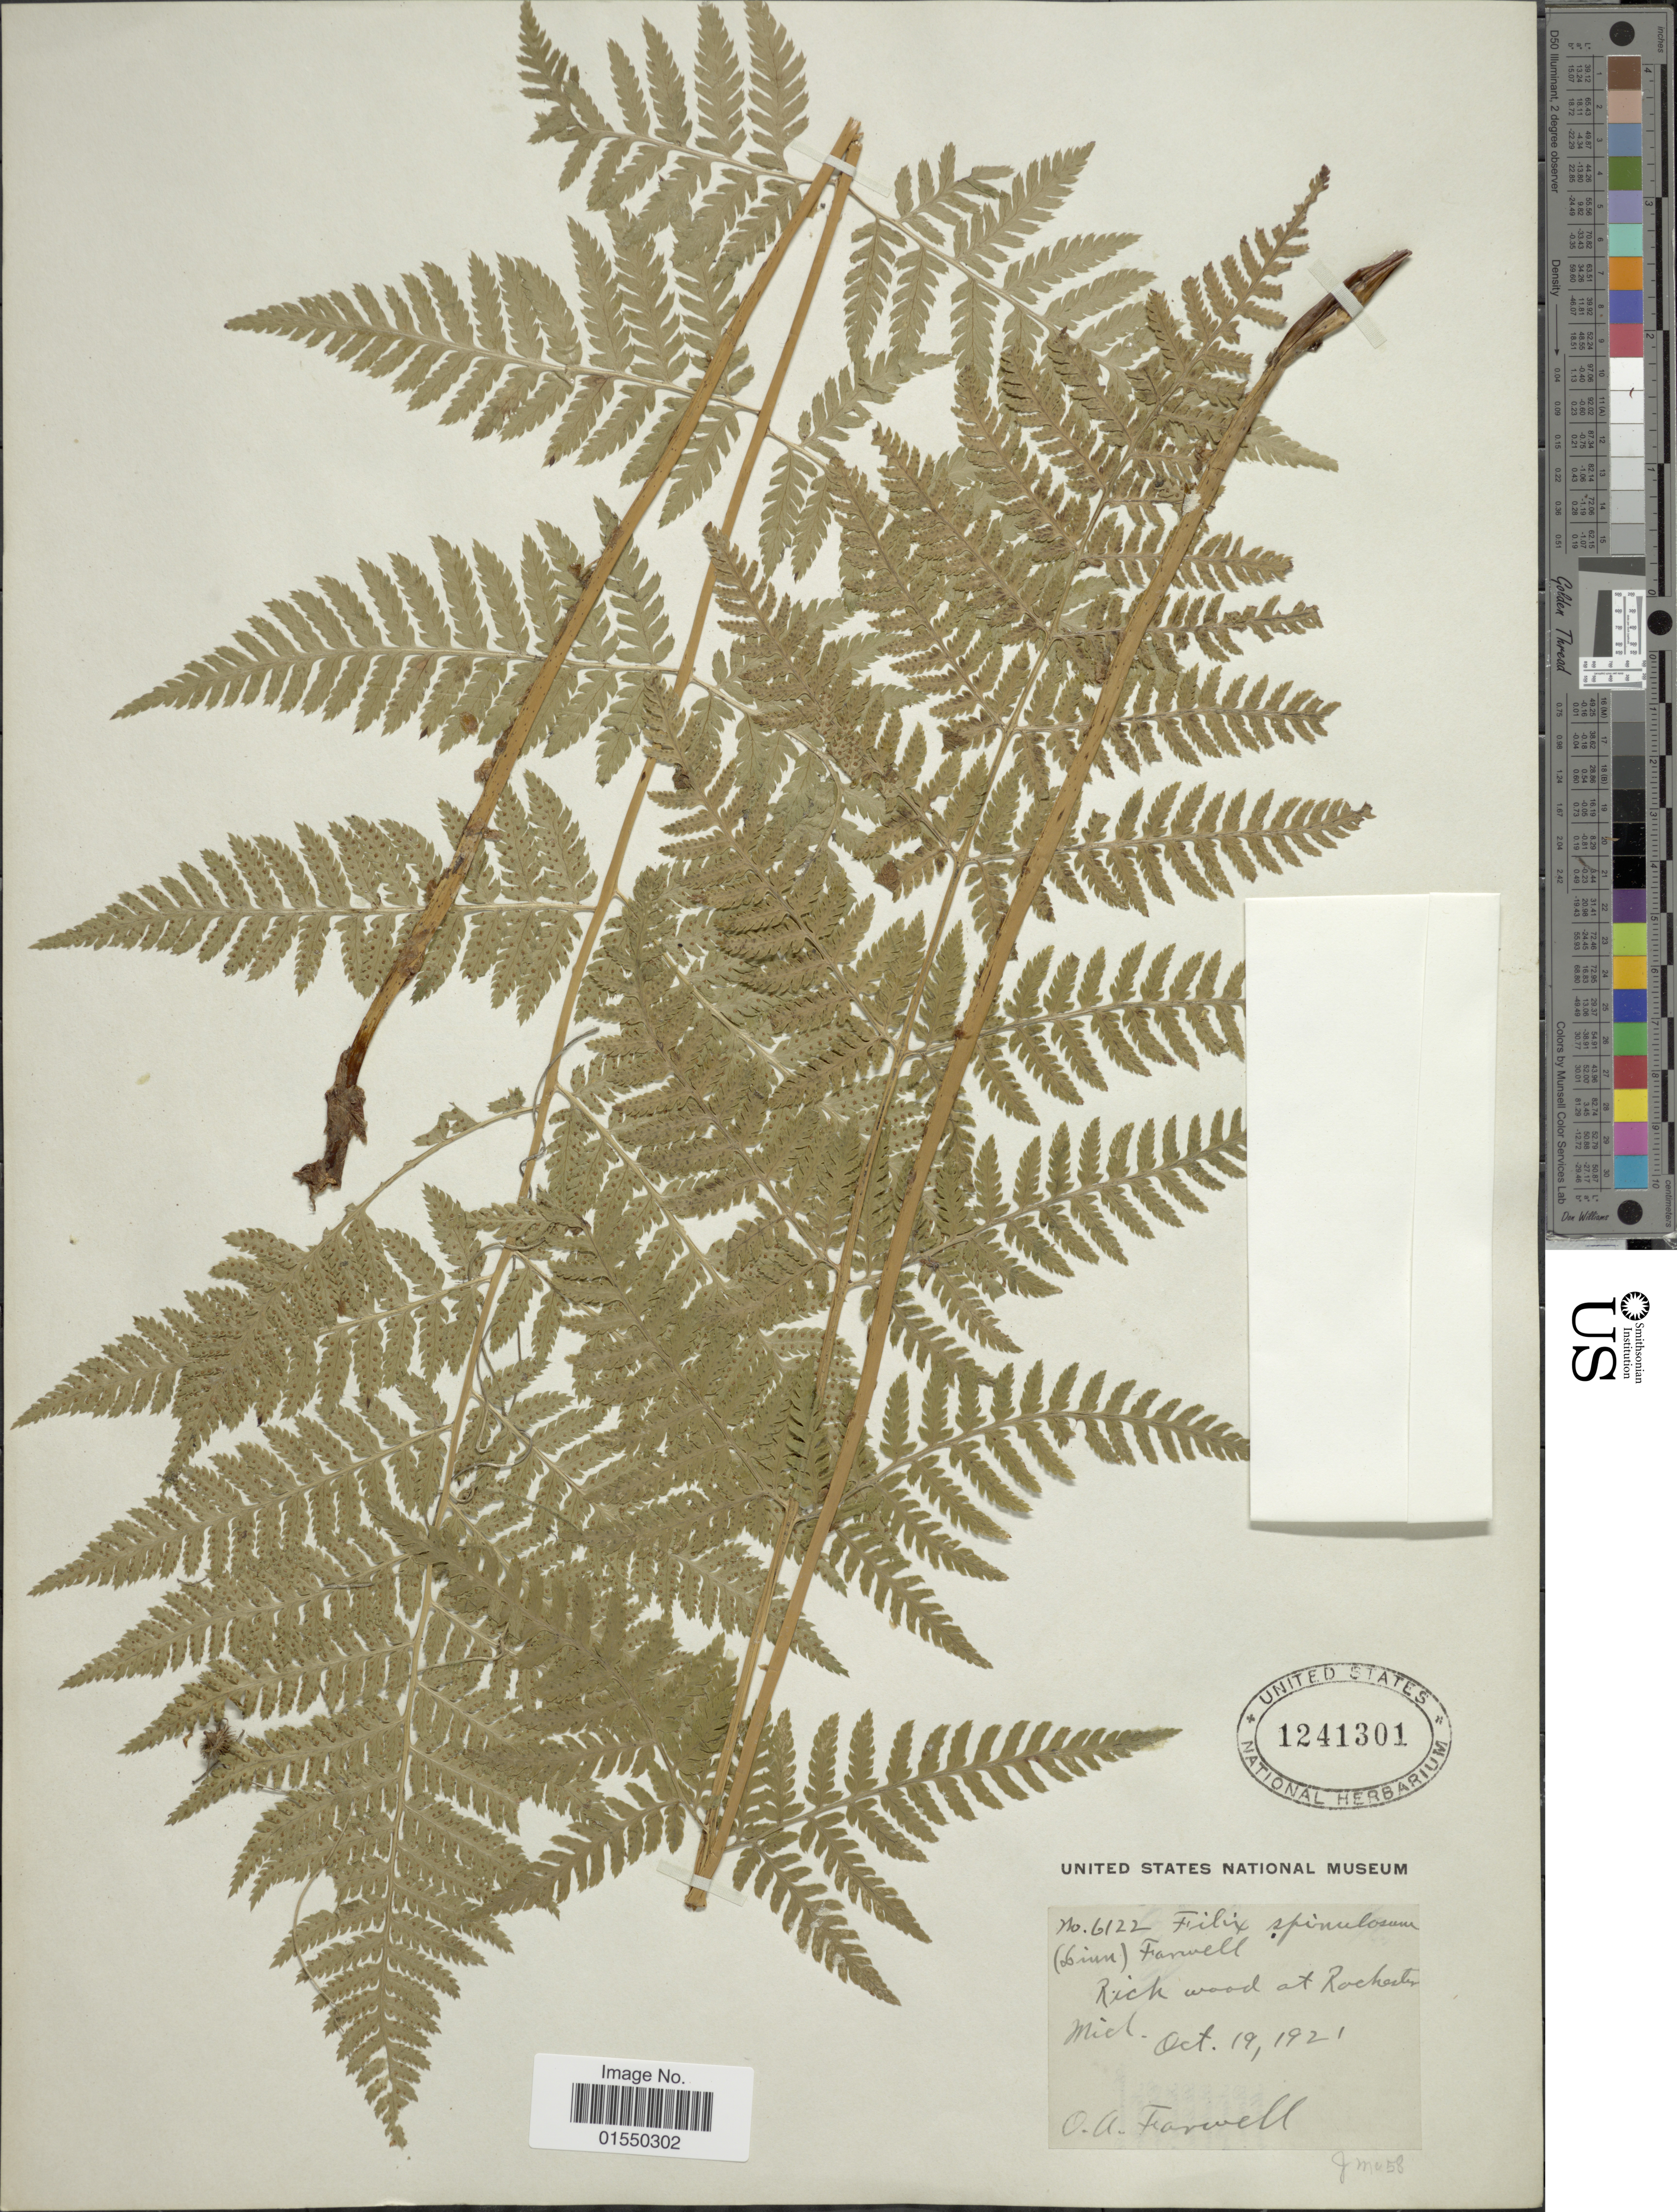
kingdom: Plantae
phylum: Tracheophyta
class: Polypodiopsida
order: Polypodiales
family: Dryopteridaceae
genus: Dryopteris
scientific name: Dryopteris carthusiana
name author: (Villars) H.P. Fuchs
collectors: O. Farwell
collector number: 6122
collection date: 1921-10-19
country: United States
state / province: Michigan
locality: Rich wood at Rochester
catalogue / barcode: US 1241301